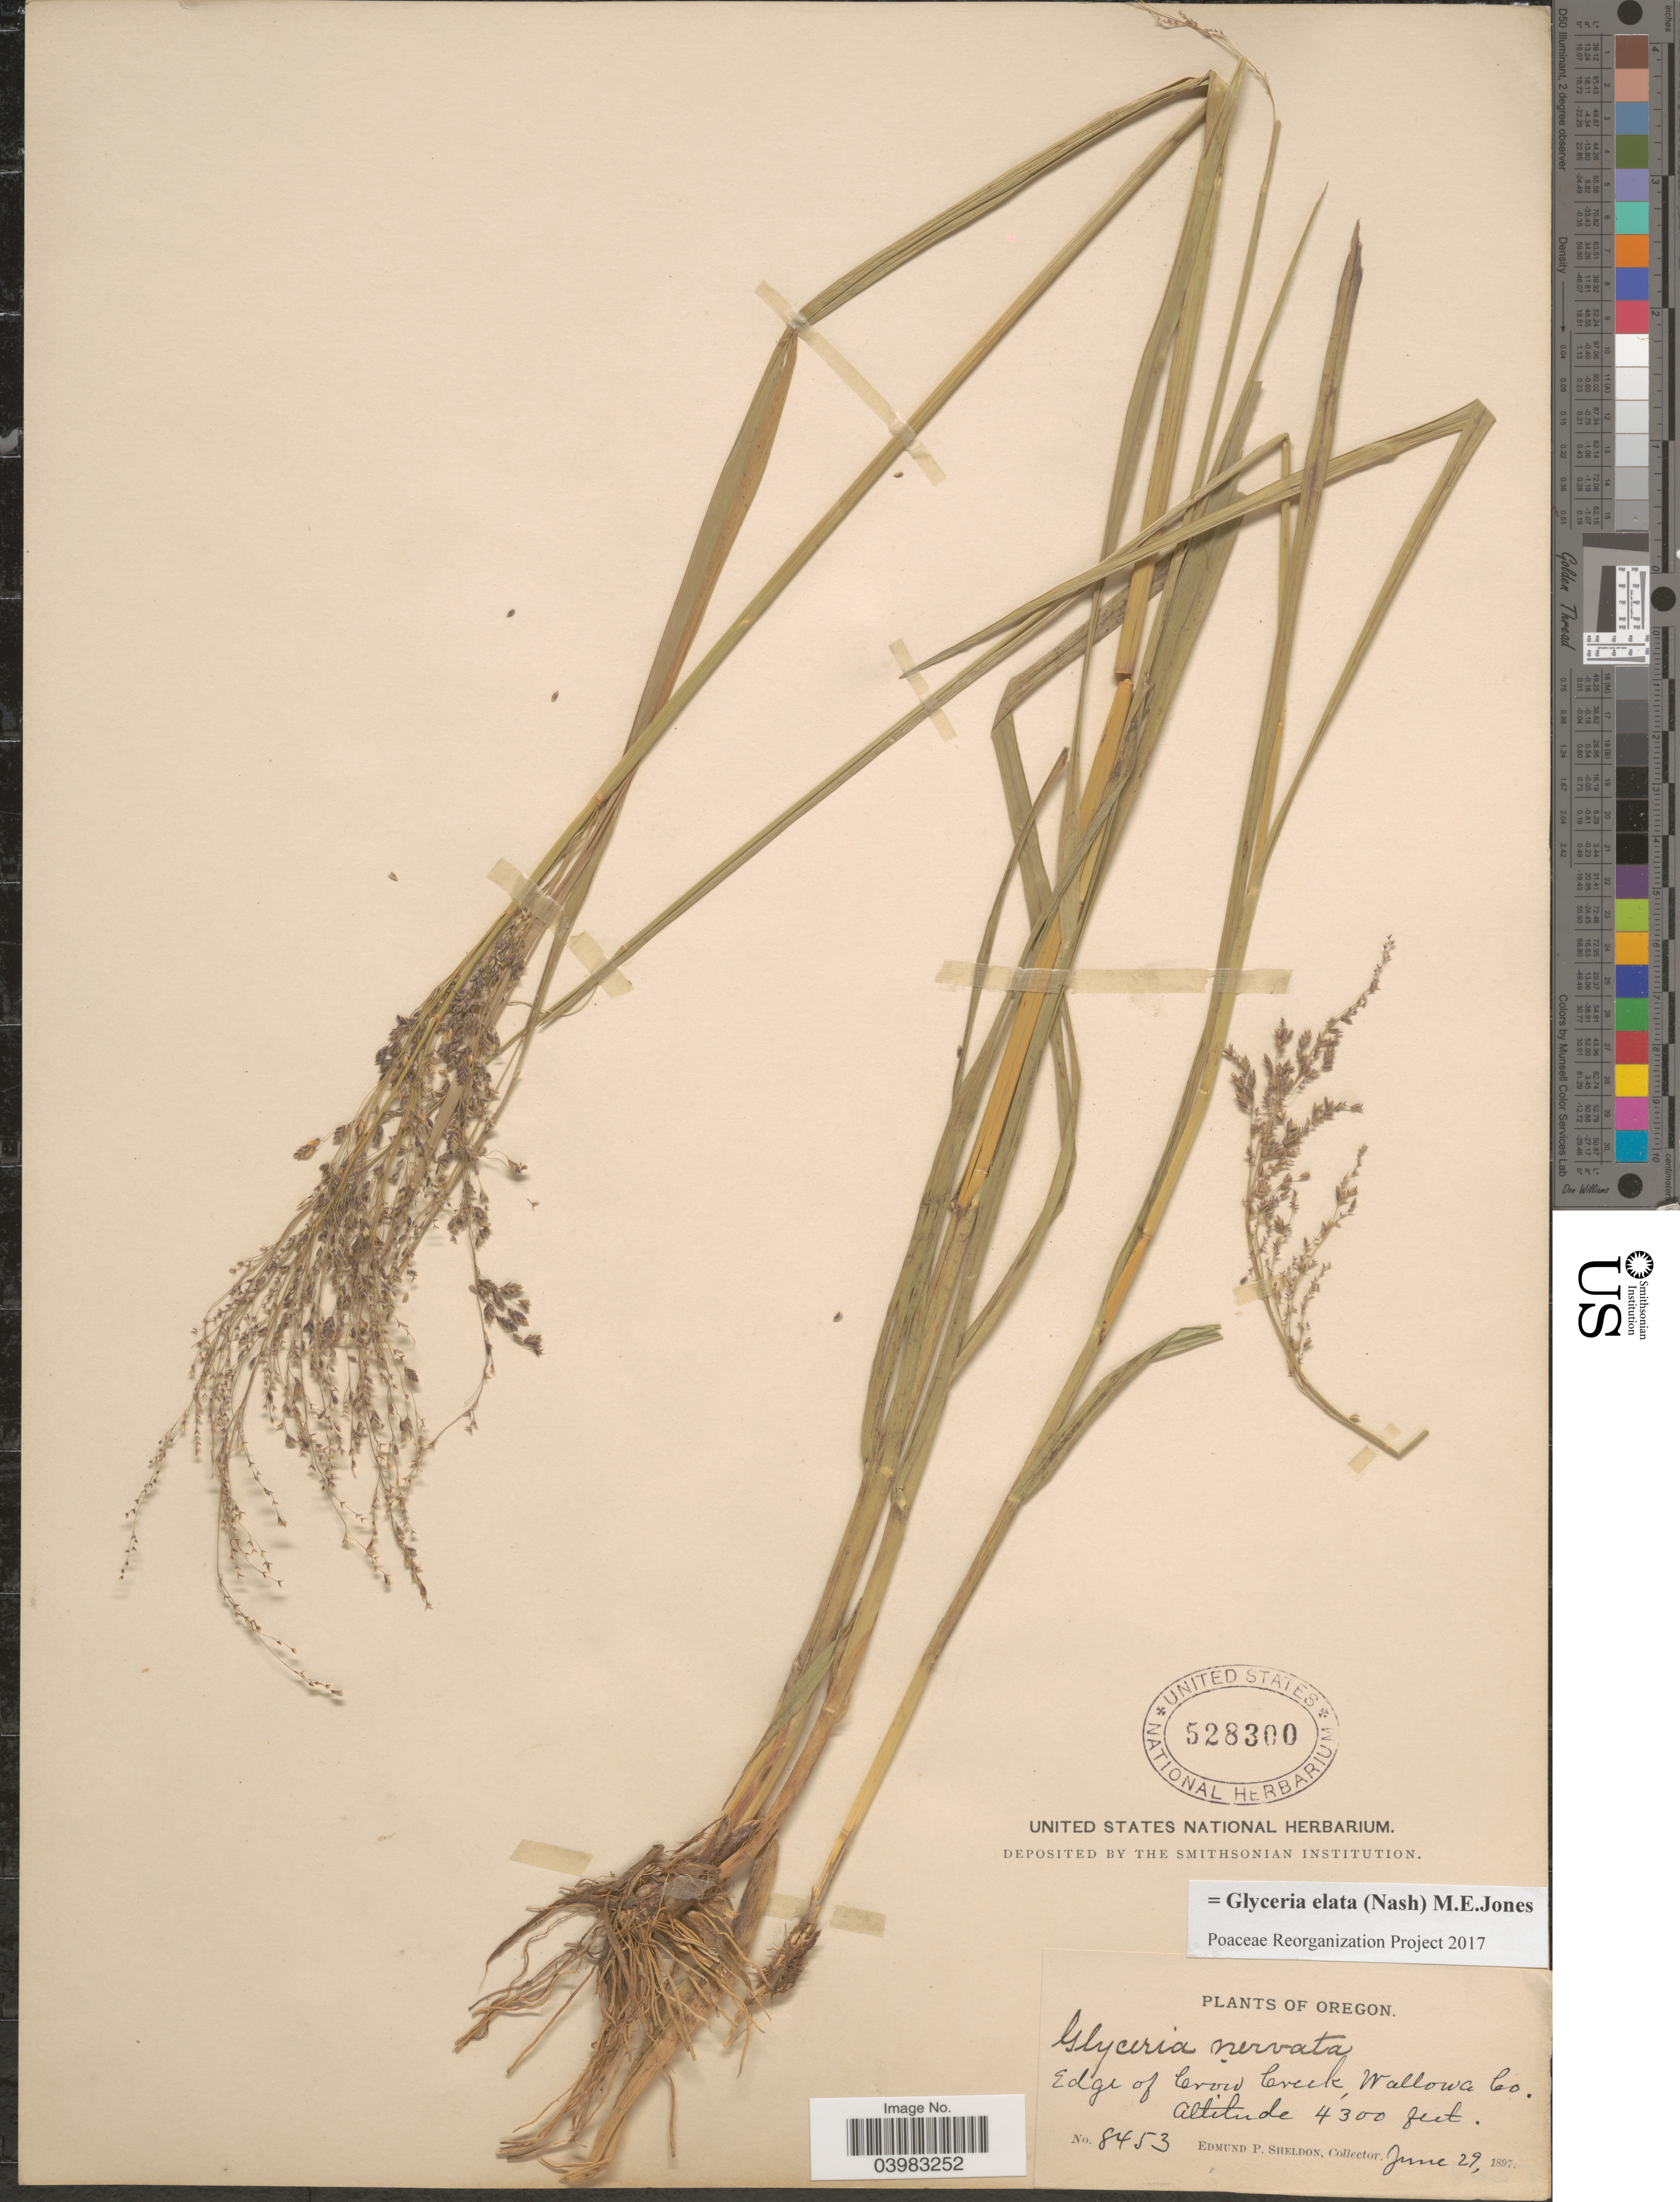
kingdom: Plantae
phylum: Tracheophyta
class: Liliopsida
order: Poales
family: Poaceae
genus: Glyceria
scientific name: Glyceria elata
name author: (Nash) M.E. Jones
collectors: E. P. Sheldon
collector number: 8453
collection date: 1897-06-29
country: United States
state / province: Oregon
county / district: Wallowa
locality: Edge of Crow Creek, Wallowa Co.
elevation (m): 1311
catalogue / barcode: US 528300